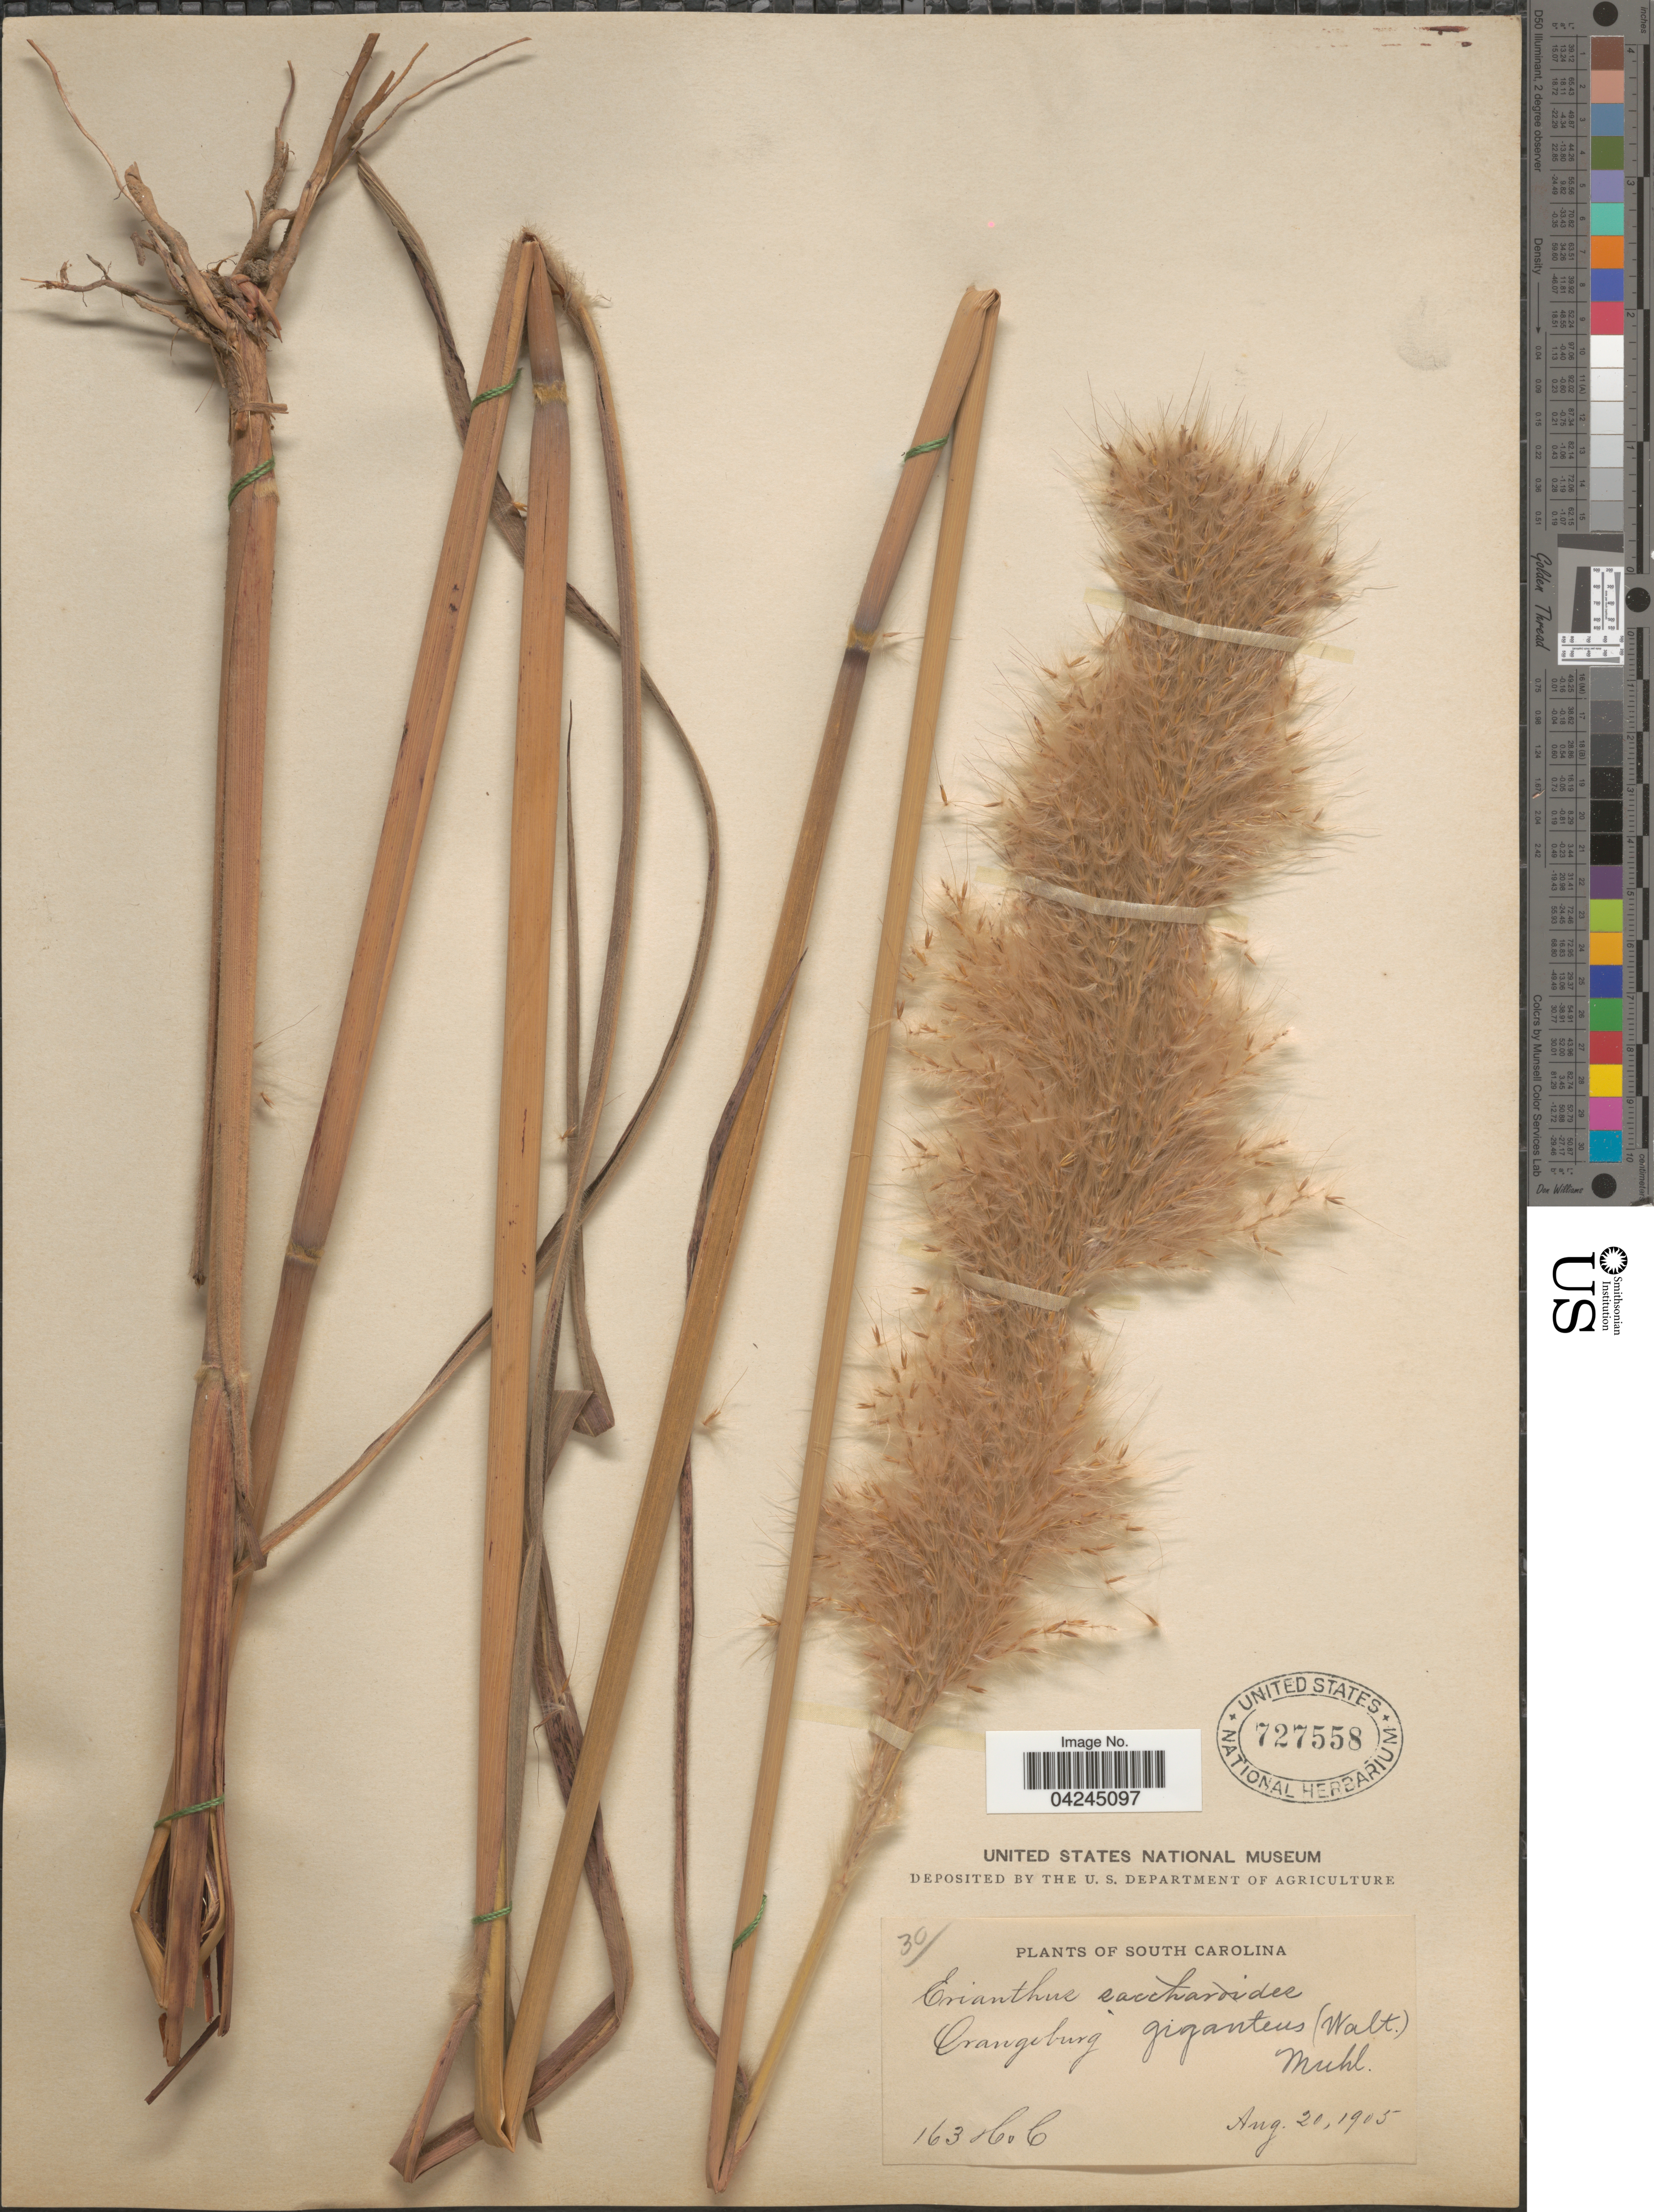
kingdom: Plantae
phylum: Tracheophyta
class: Liliopsida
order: Poales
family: Poaceae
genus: Erianthus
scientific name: Erianthus giganteus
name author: (Walter) P. Beauv.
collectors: H. & C.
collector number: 163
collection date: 1905-08-20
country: United States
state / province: South Carolina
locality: Orangeburg.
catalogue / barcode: US 727558